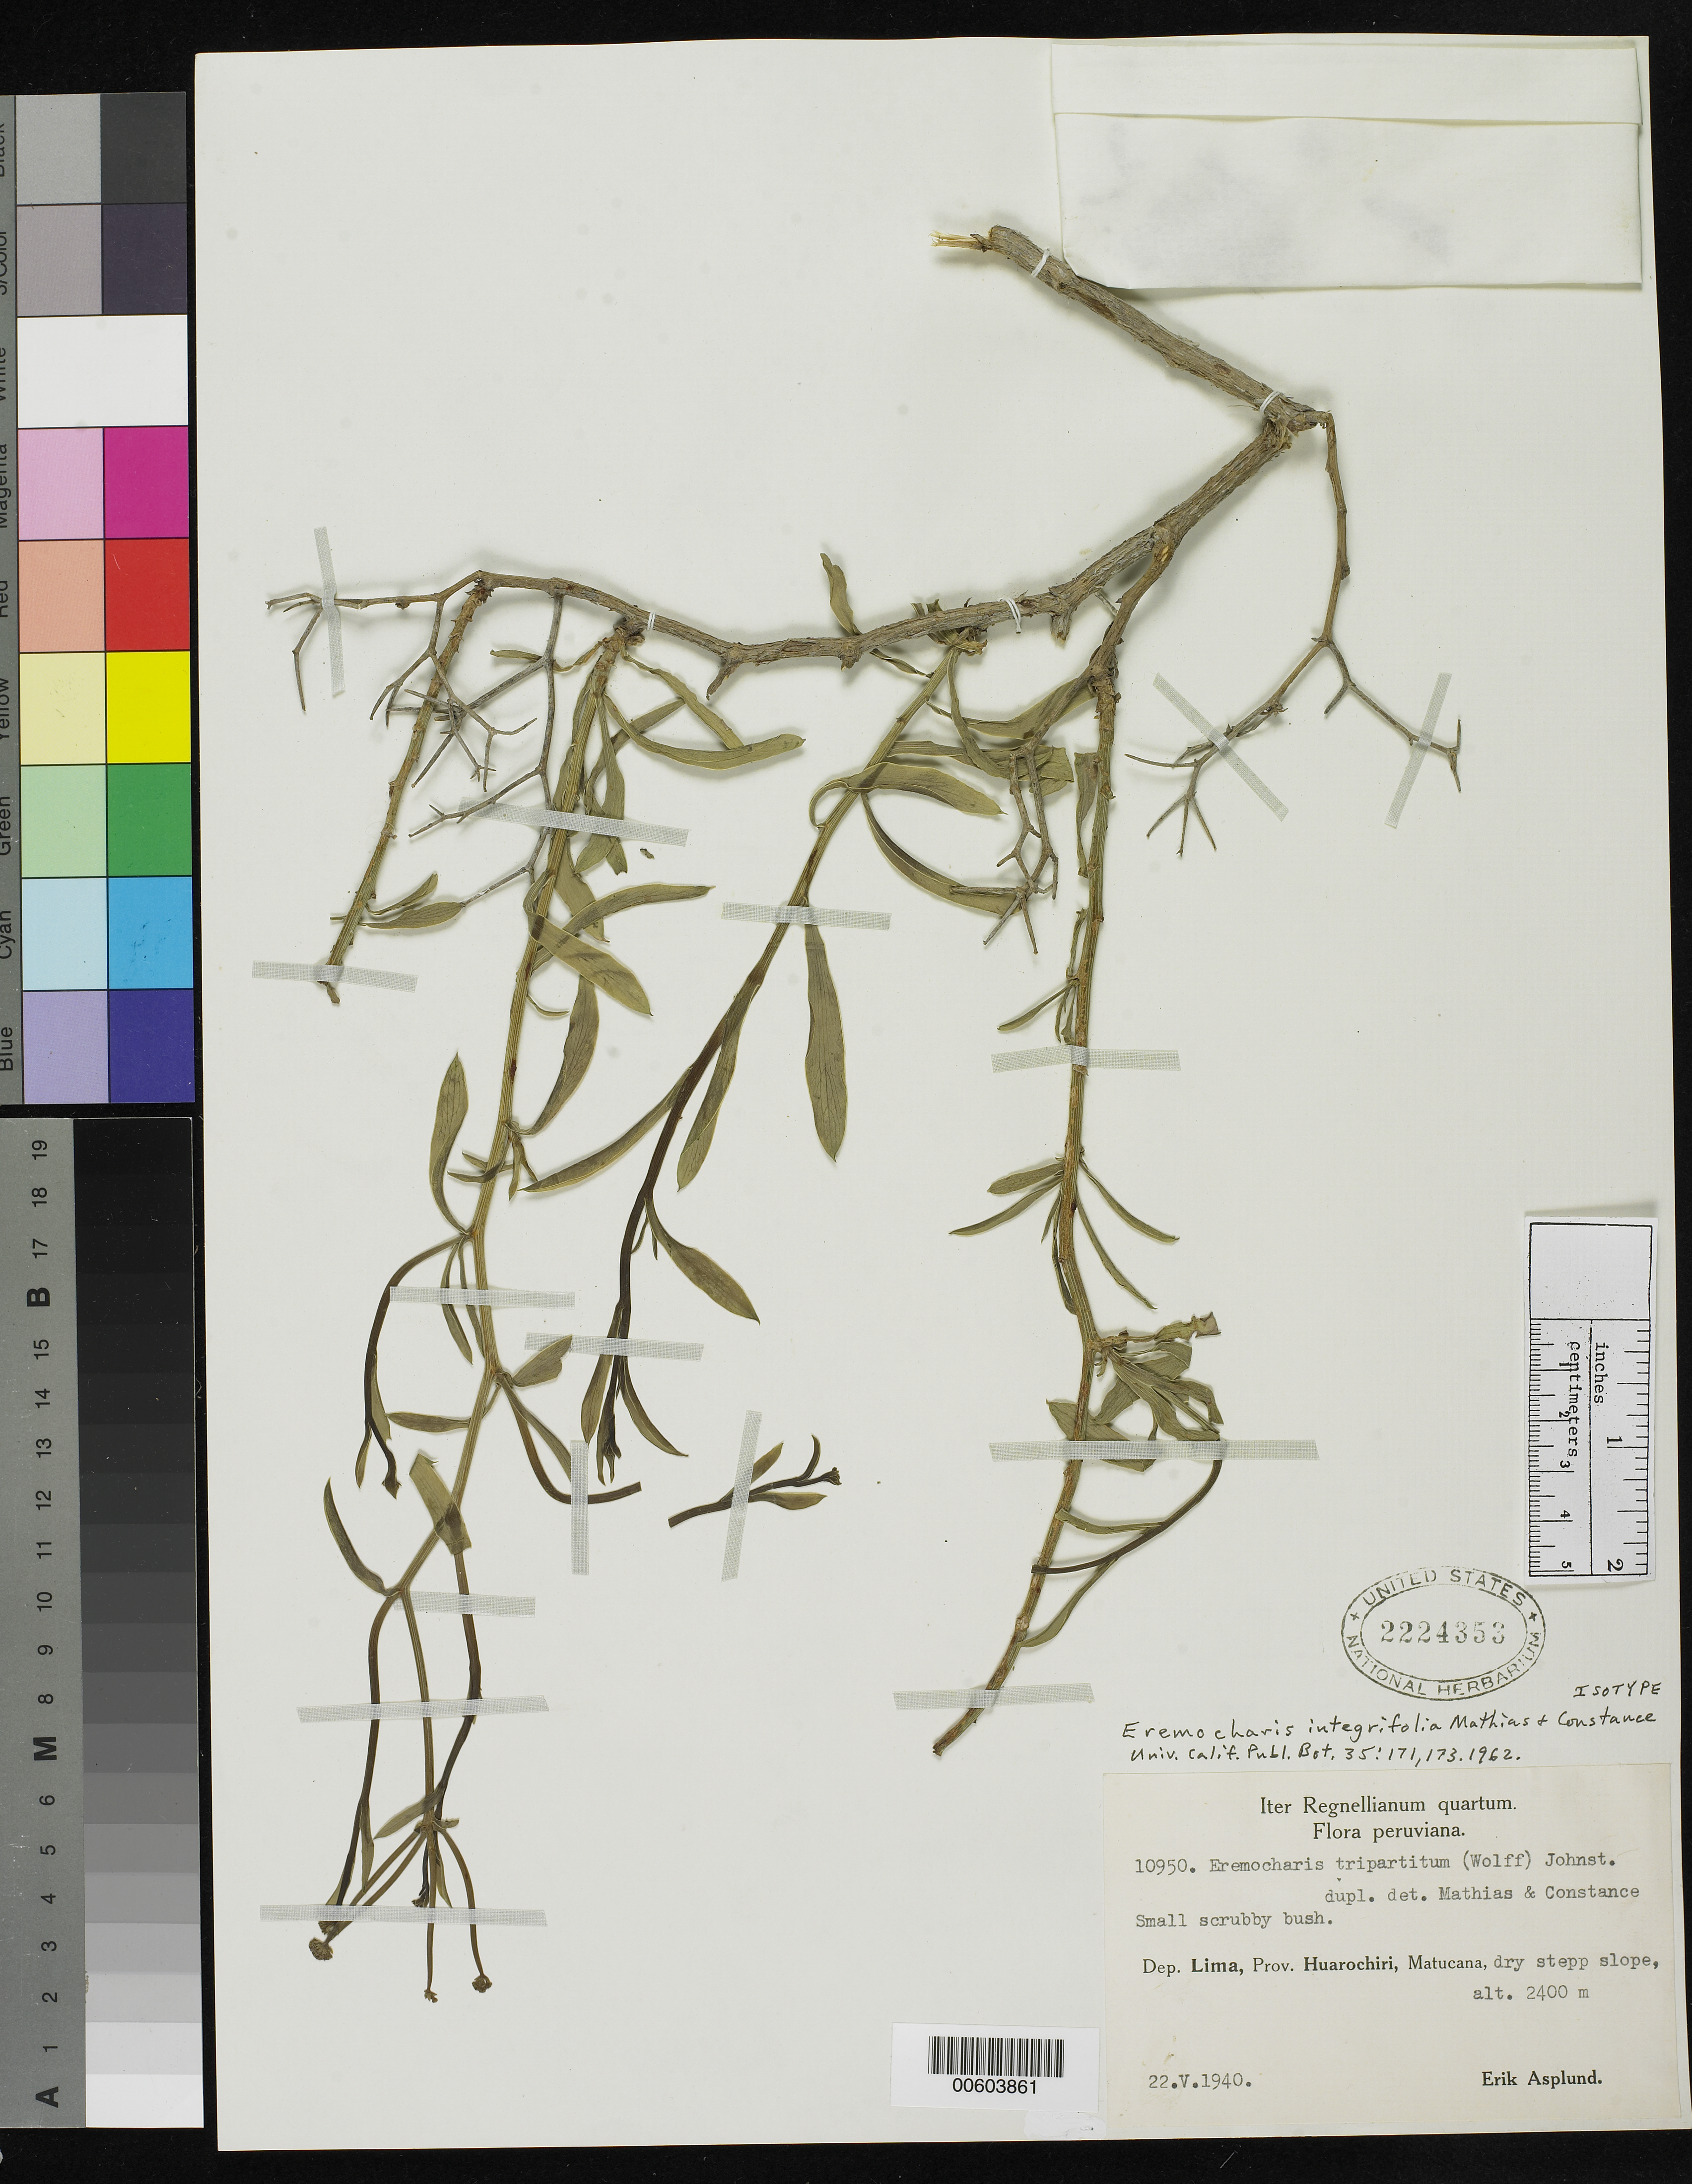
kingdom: Plantae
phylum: Tracheophyta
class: Magnoliopsida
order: Apiales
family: Apiaceae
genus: Eremocharis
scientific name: Eremocharis integrifolia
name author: Mathias & Constance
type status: Isotype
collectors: E. Asplund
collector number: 10950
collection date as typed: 22 May 1940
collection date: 1940-05-22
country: Peru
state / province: Lima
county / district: Huarochirí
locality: Matucana.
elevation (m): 2400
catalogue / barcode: US 2224353